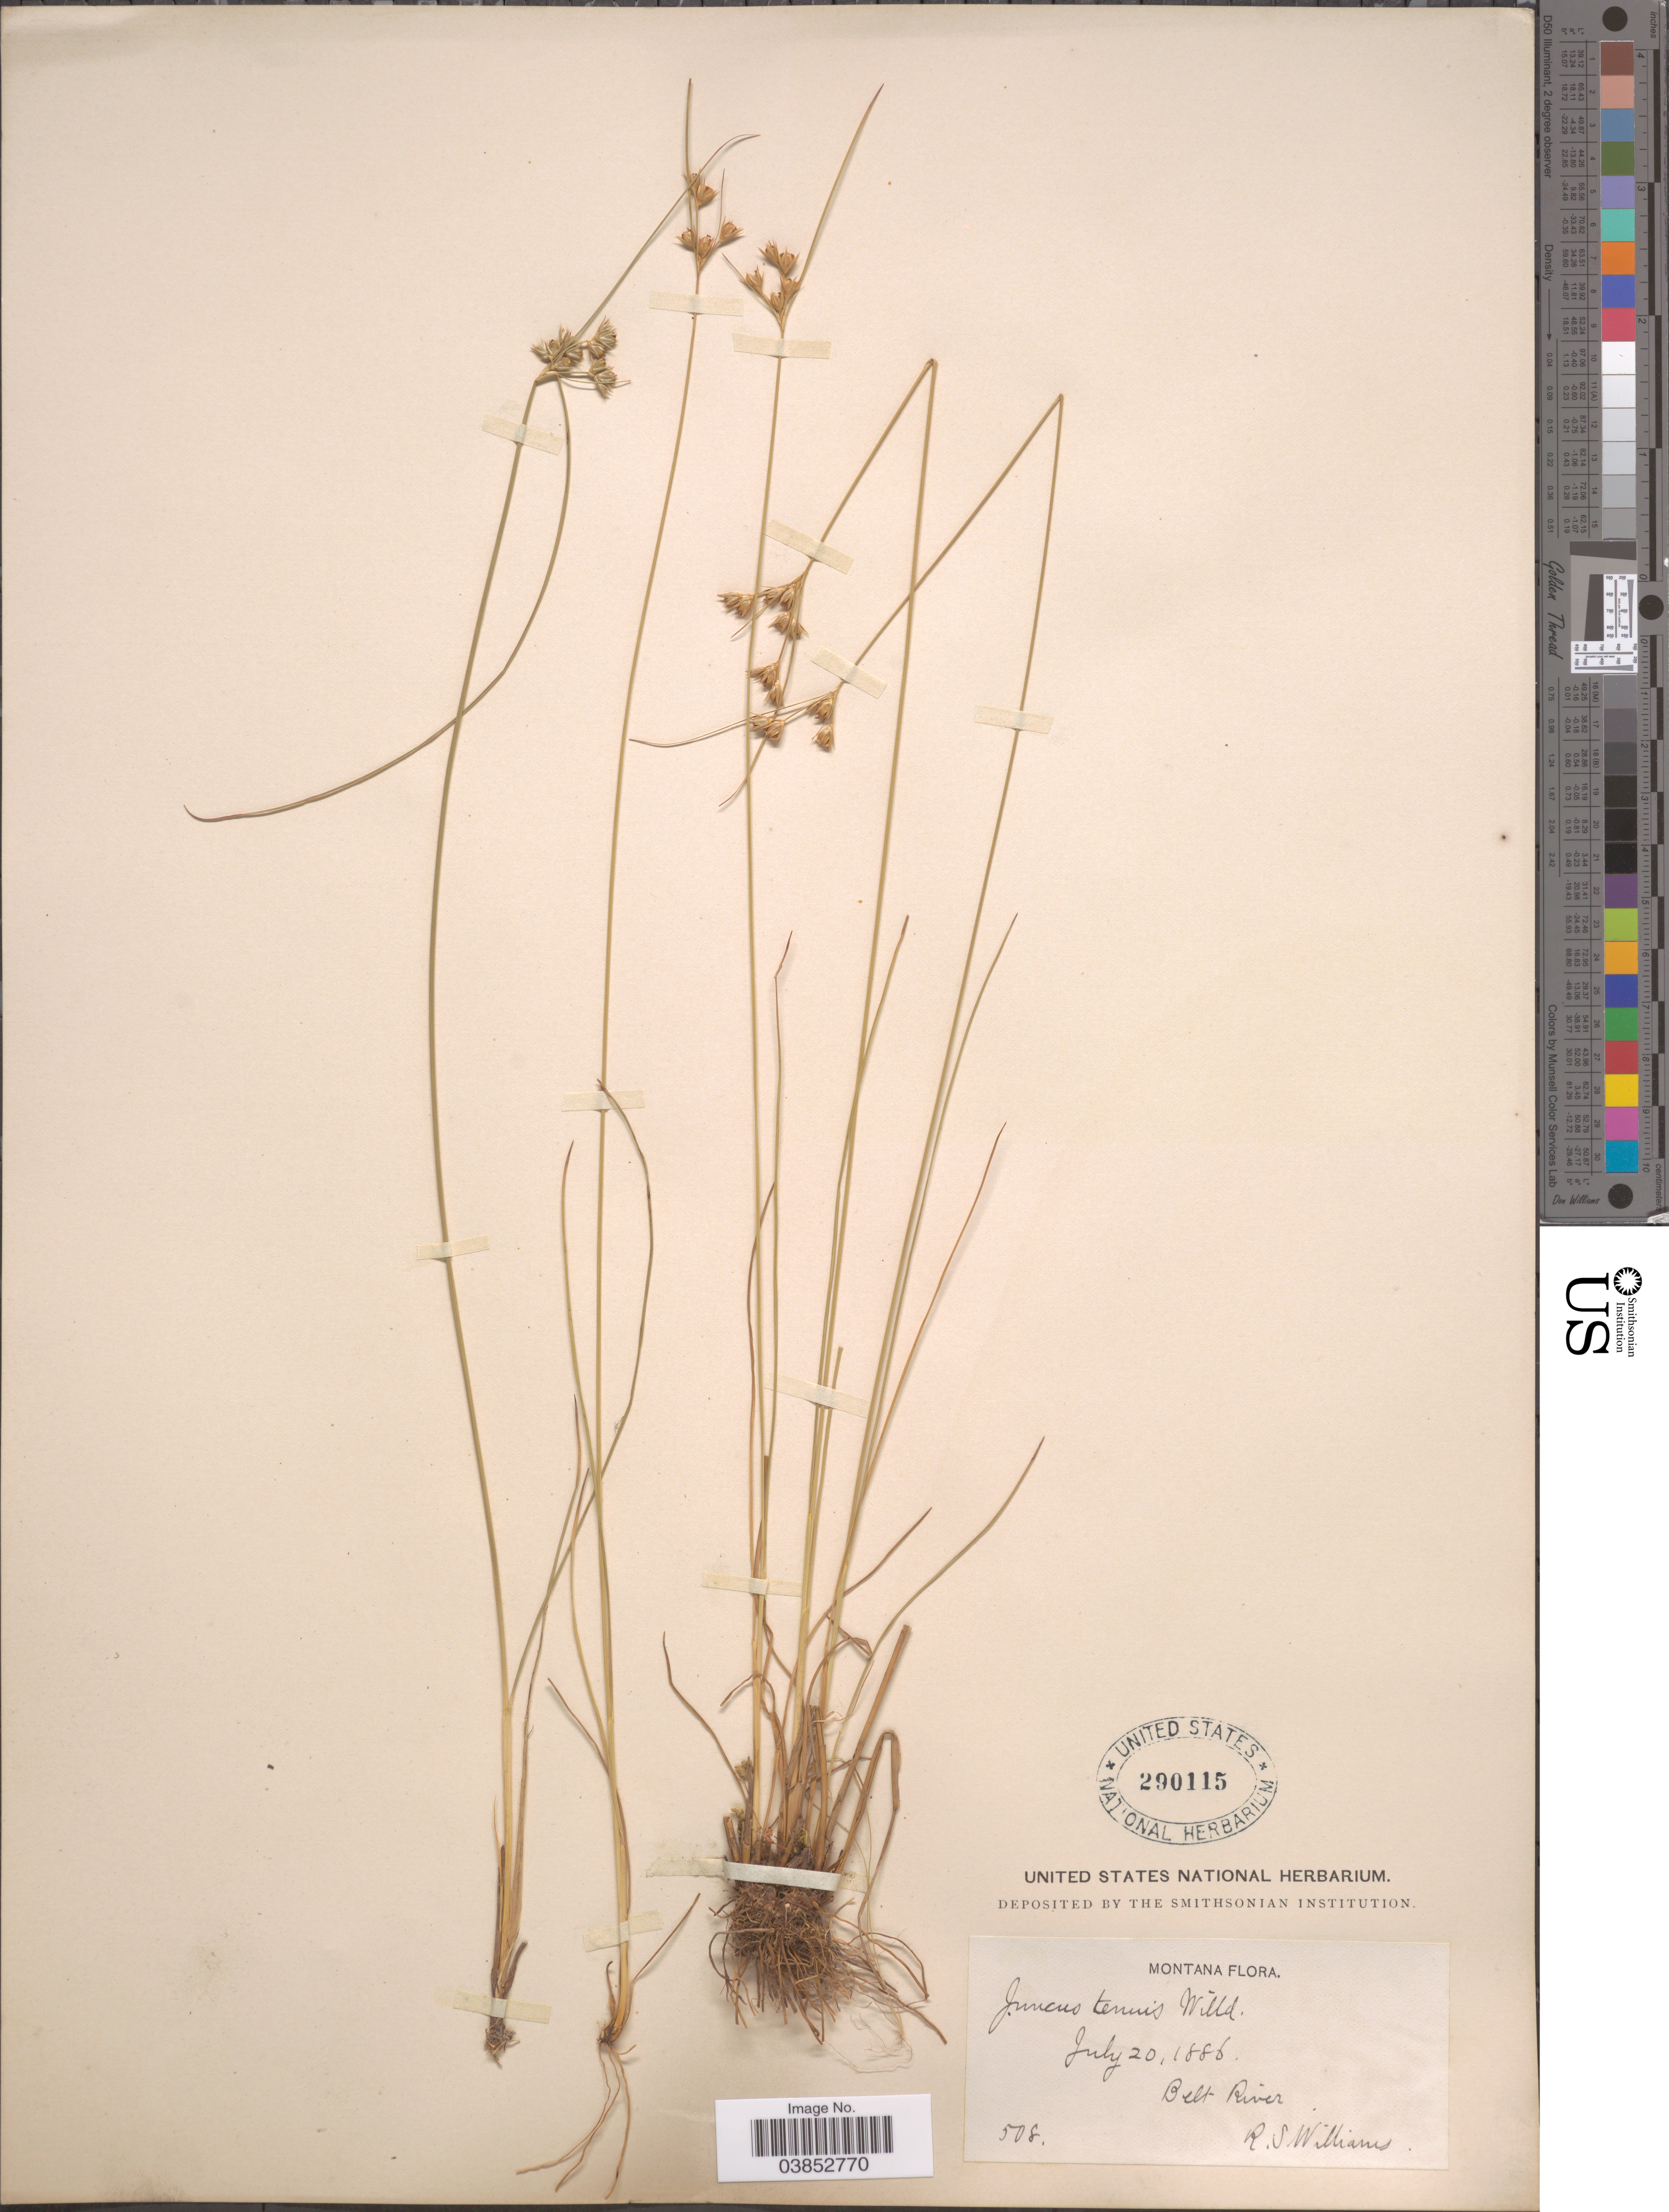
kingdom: Plantae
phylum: Tracheophyta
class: Liliopsida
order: Poales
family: Juncaceae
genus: Juncus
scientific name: Juncus dudleyi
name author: Wiegand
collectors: R. S. Williams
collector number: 508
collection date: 1886-07-20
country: United States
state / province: Montana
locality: Belt River.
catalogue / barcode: US 290115